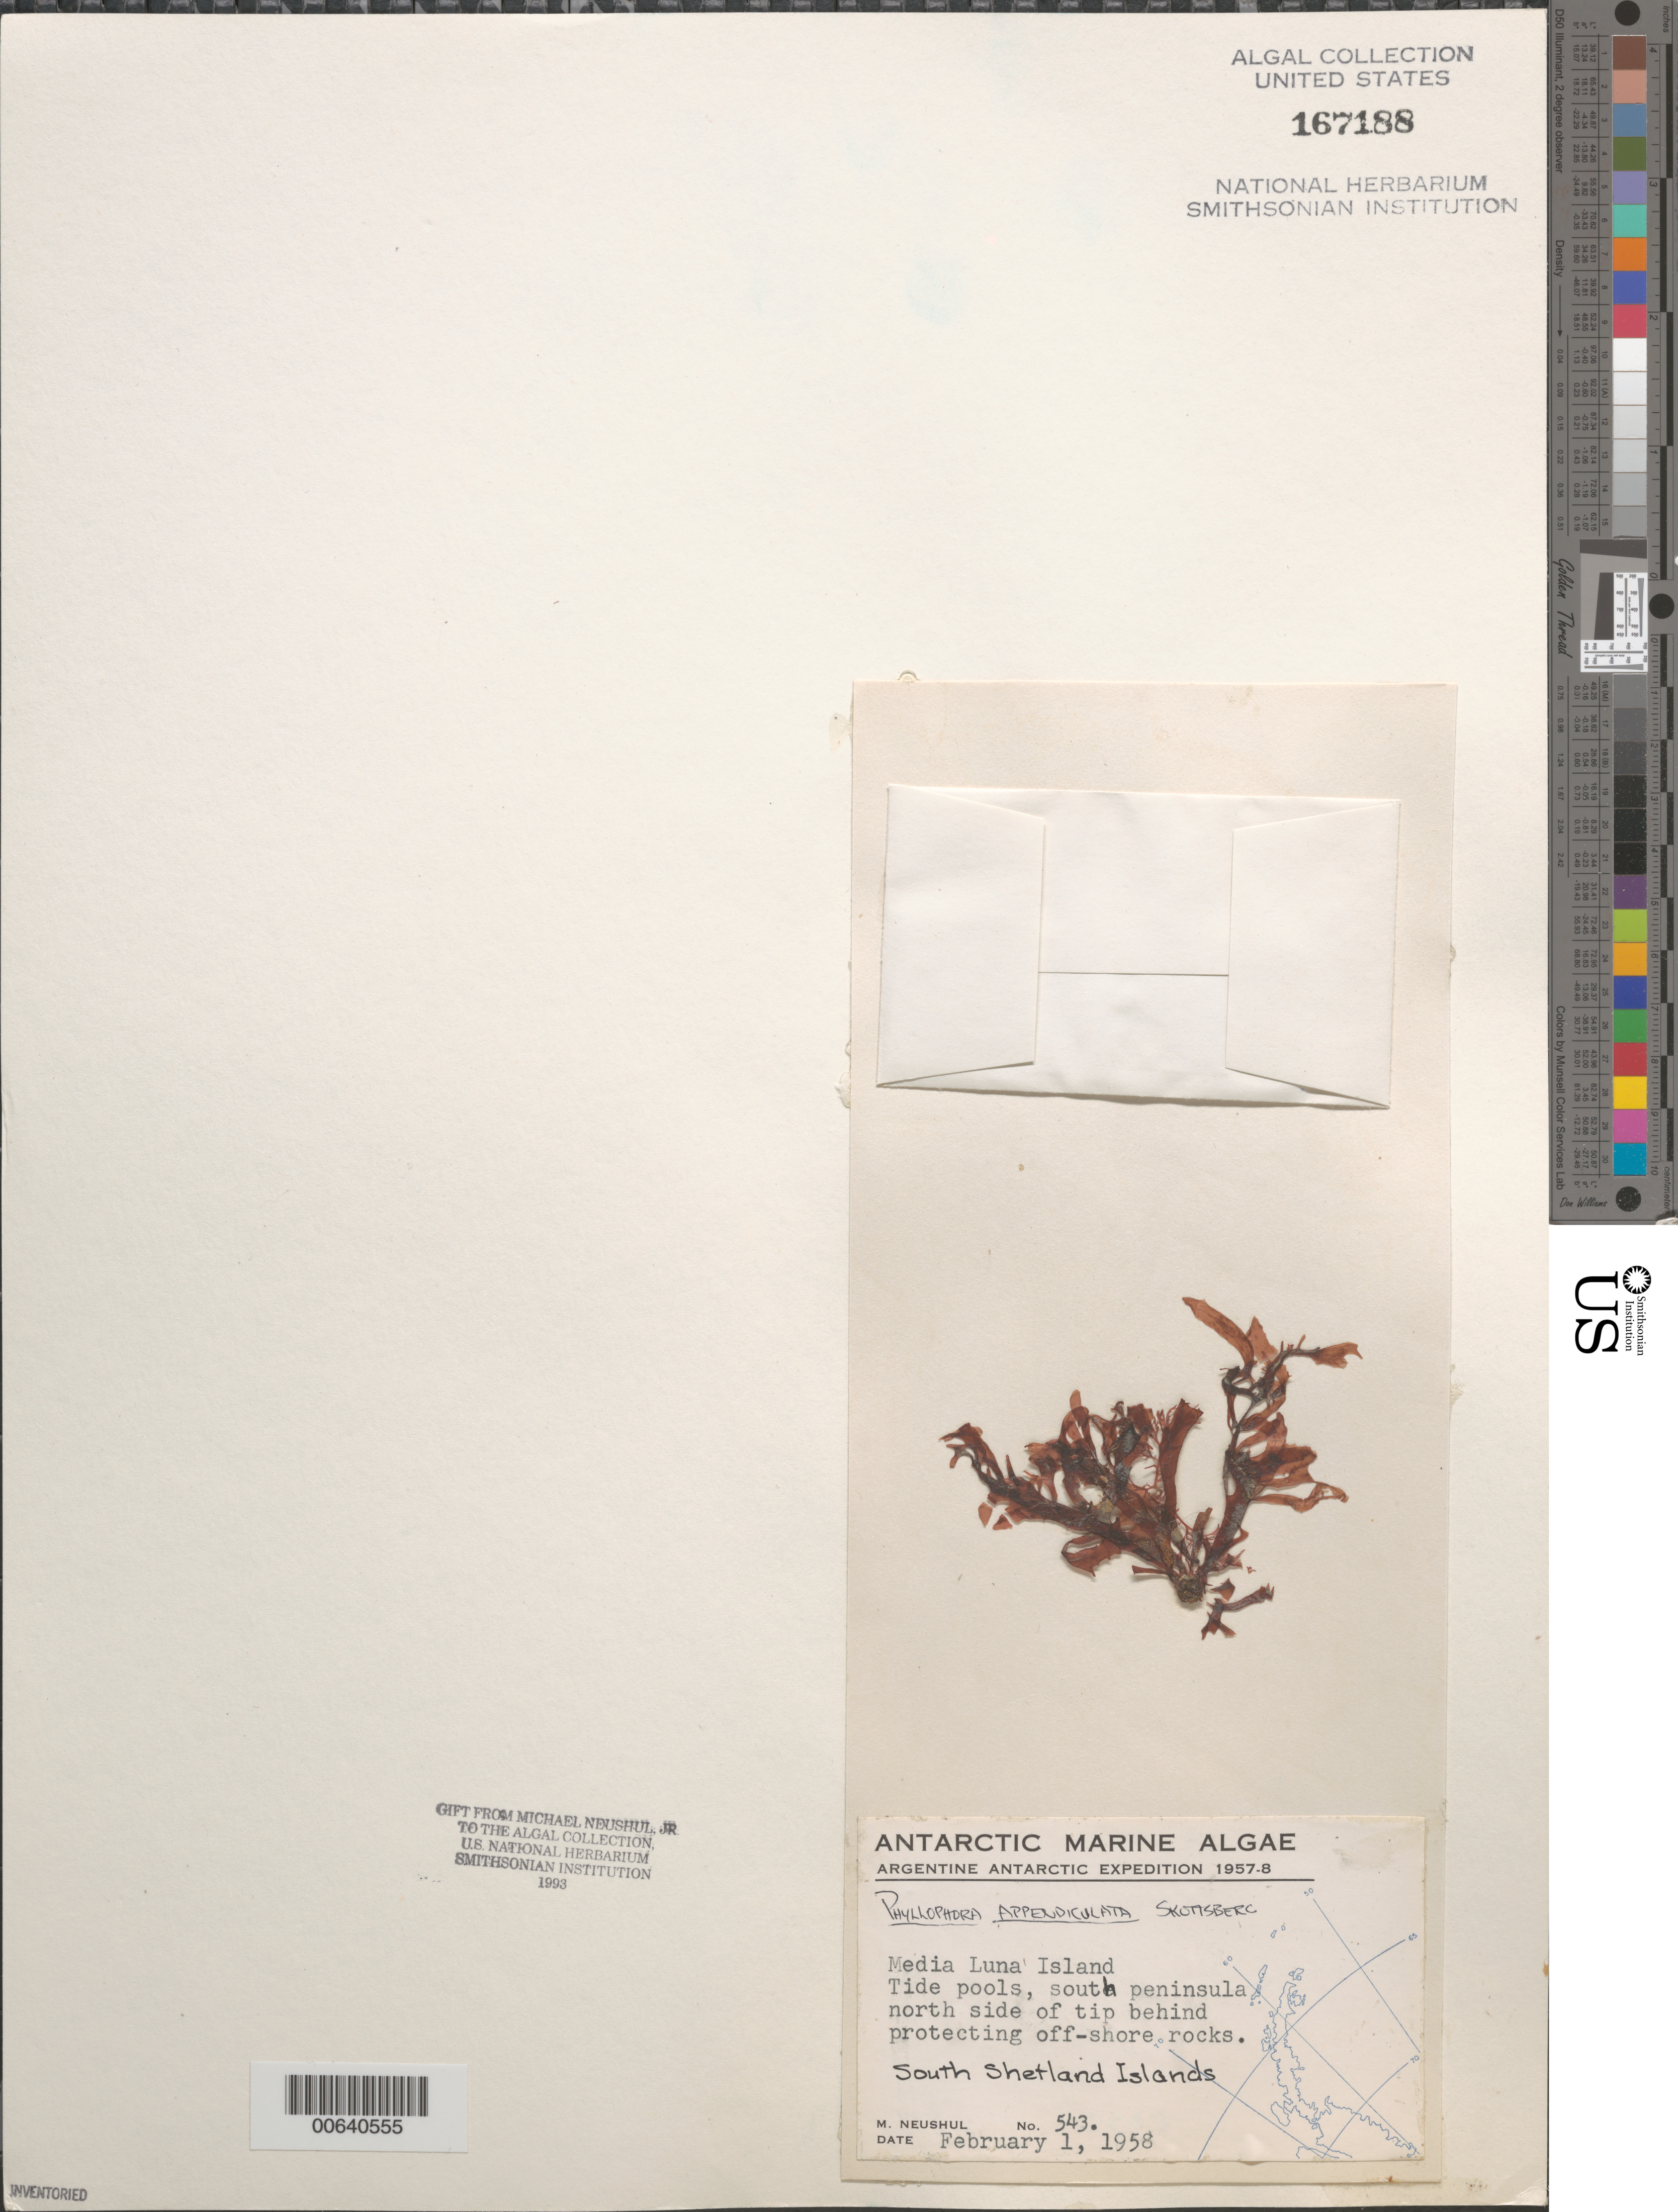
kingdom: Plantae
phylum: Rhodophyta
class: Florideophyceae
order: Gigartinales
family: Phyllophoraceae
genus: Gymnogongrus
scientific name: Gymnogongrus turquetii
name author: P. Hariot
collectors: M. Neushul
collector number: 543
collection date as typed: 01 Feb 1958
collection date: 1958-02-01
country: Antarctica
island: Half Moon Island (Media Luna Island)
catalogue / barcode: US 167188